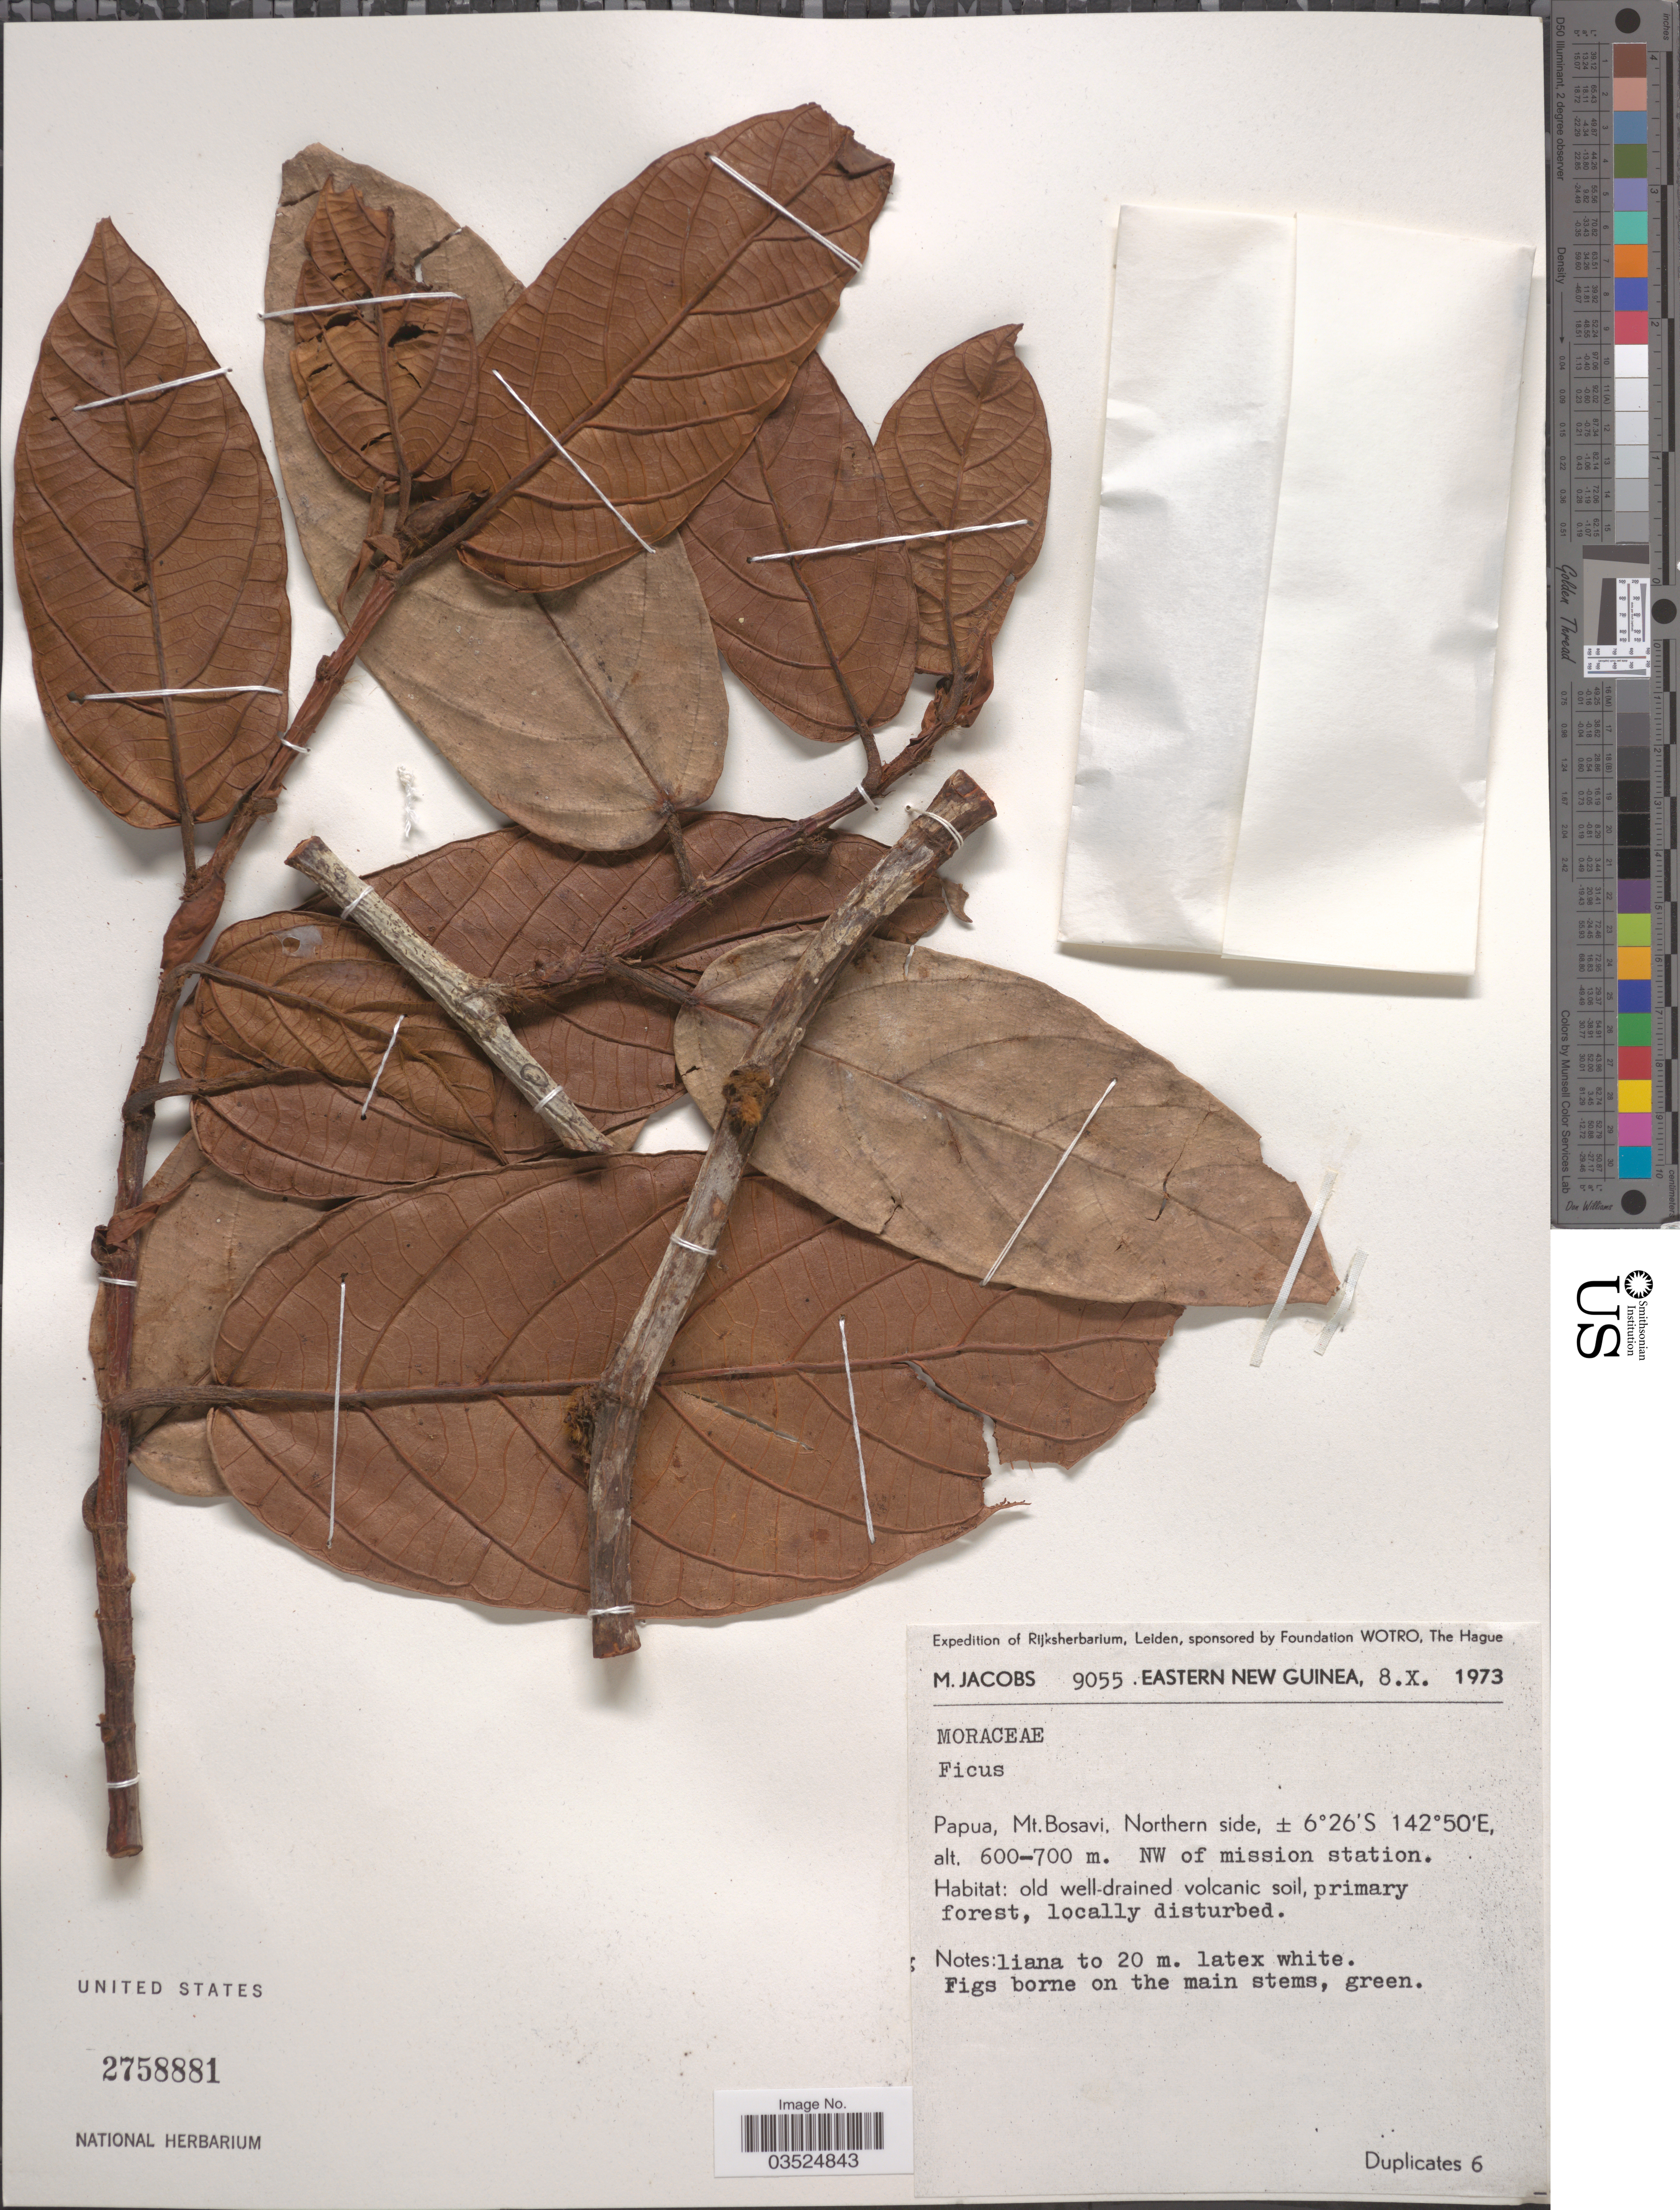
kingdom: Plantae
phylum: Tracheophyta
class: Magnoliopsida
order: Rosales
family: Moraceae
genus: Ficus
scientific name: Ficus sp.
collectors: M. Jacobs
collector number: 9055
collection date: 1973-10-08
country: Papua New Guinea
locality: Eastern New Guinea. Papua, Mt. Bosavi, Northern side. NW of mission station.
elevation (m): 600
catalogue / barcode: US 2758881